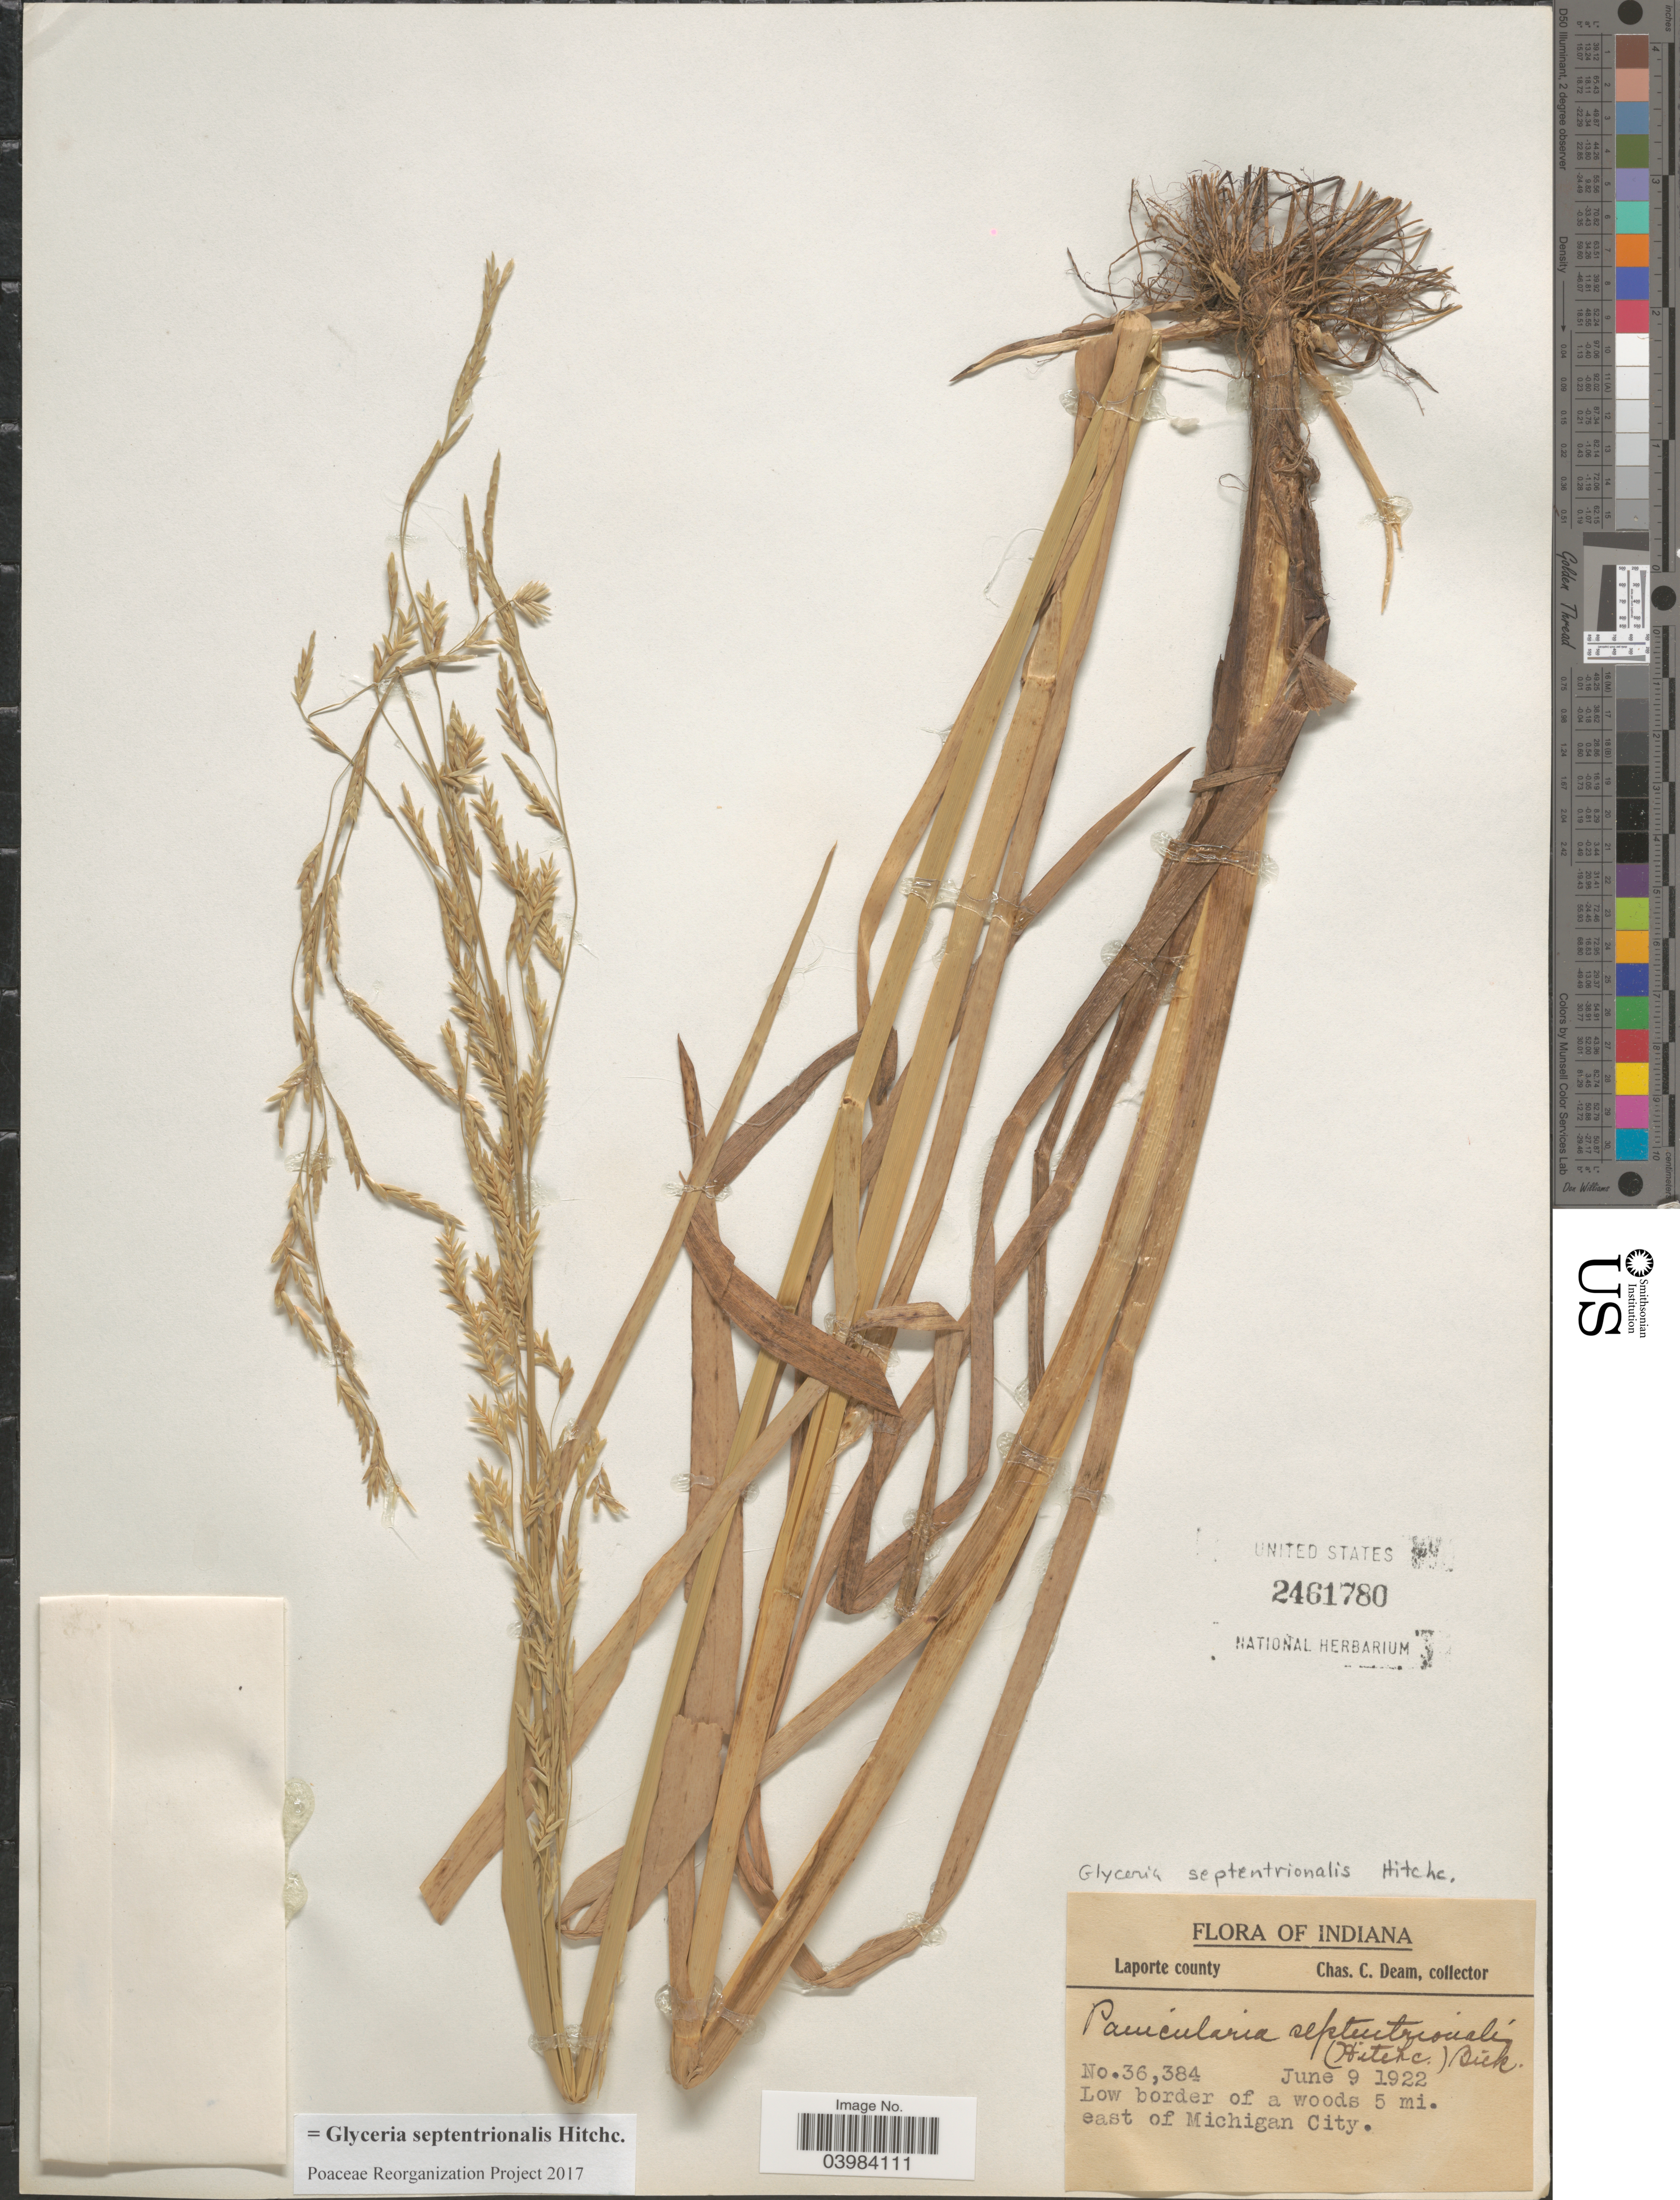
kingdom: Plantae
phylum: Tracheophyta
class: Liliopsida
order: Poales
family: Poaceae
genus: Glyceria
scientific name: Glyceria septentrionalis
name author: Hitchc.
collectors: C. C. Deam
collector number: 36384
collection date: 1922-06-09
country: United States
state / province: Indiana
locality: Laporte County. Low border of a woods 5 mi. east of Michigan City.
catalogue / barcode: US 2461780